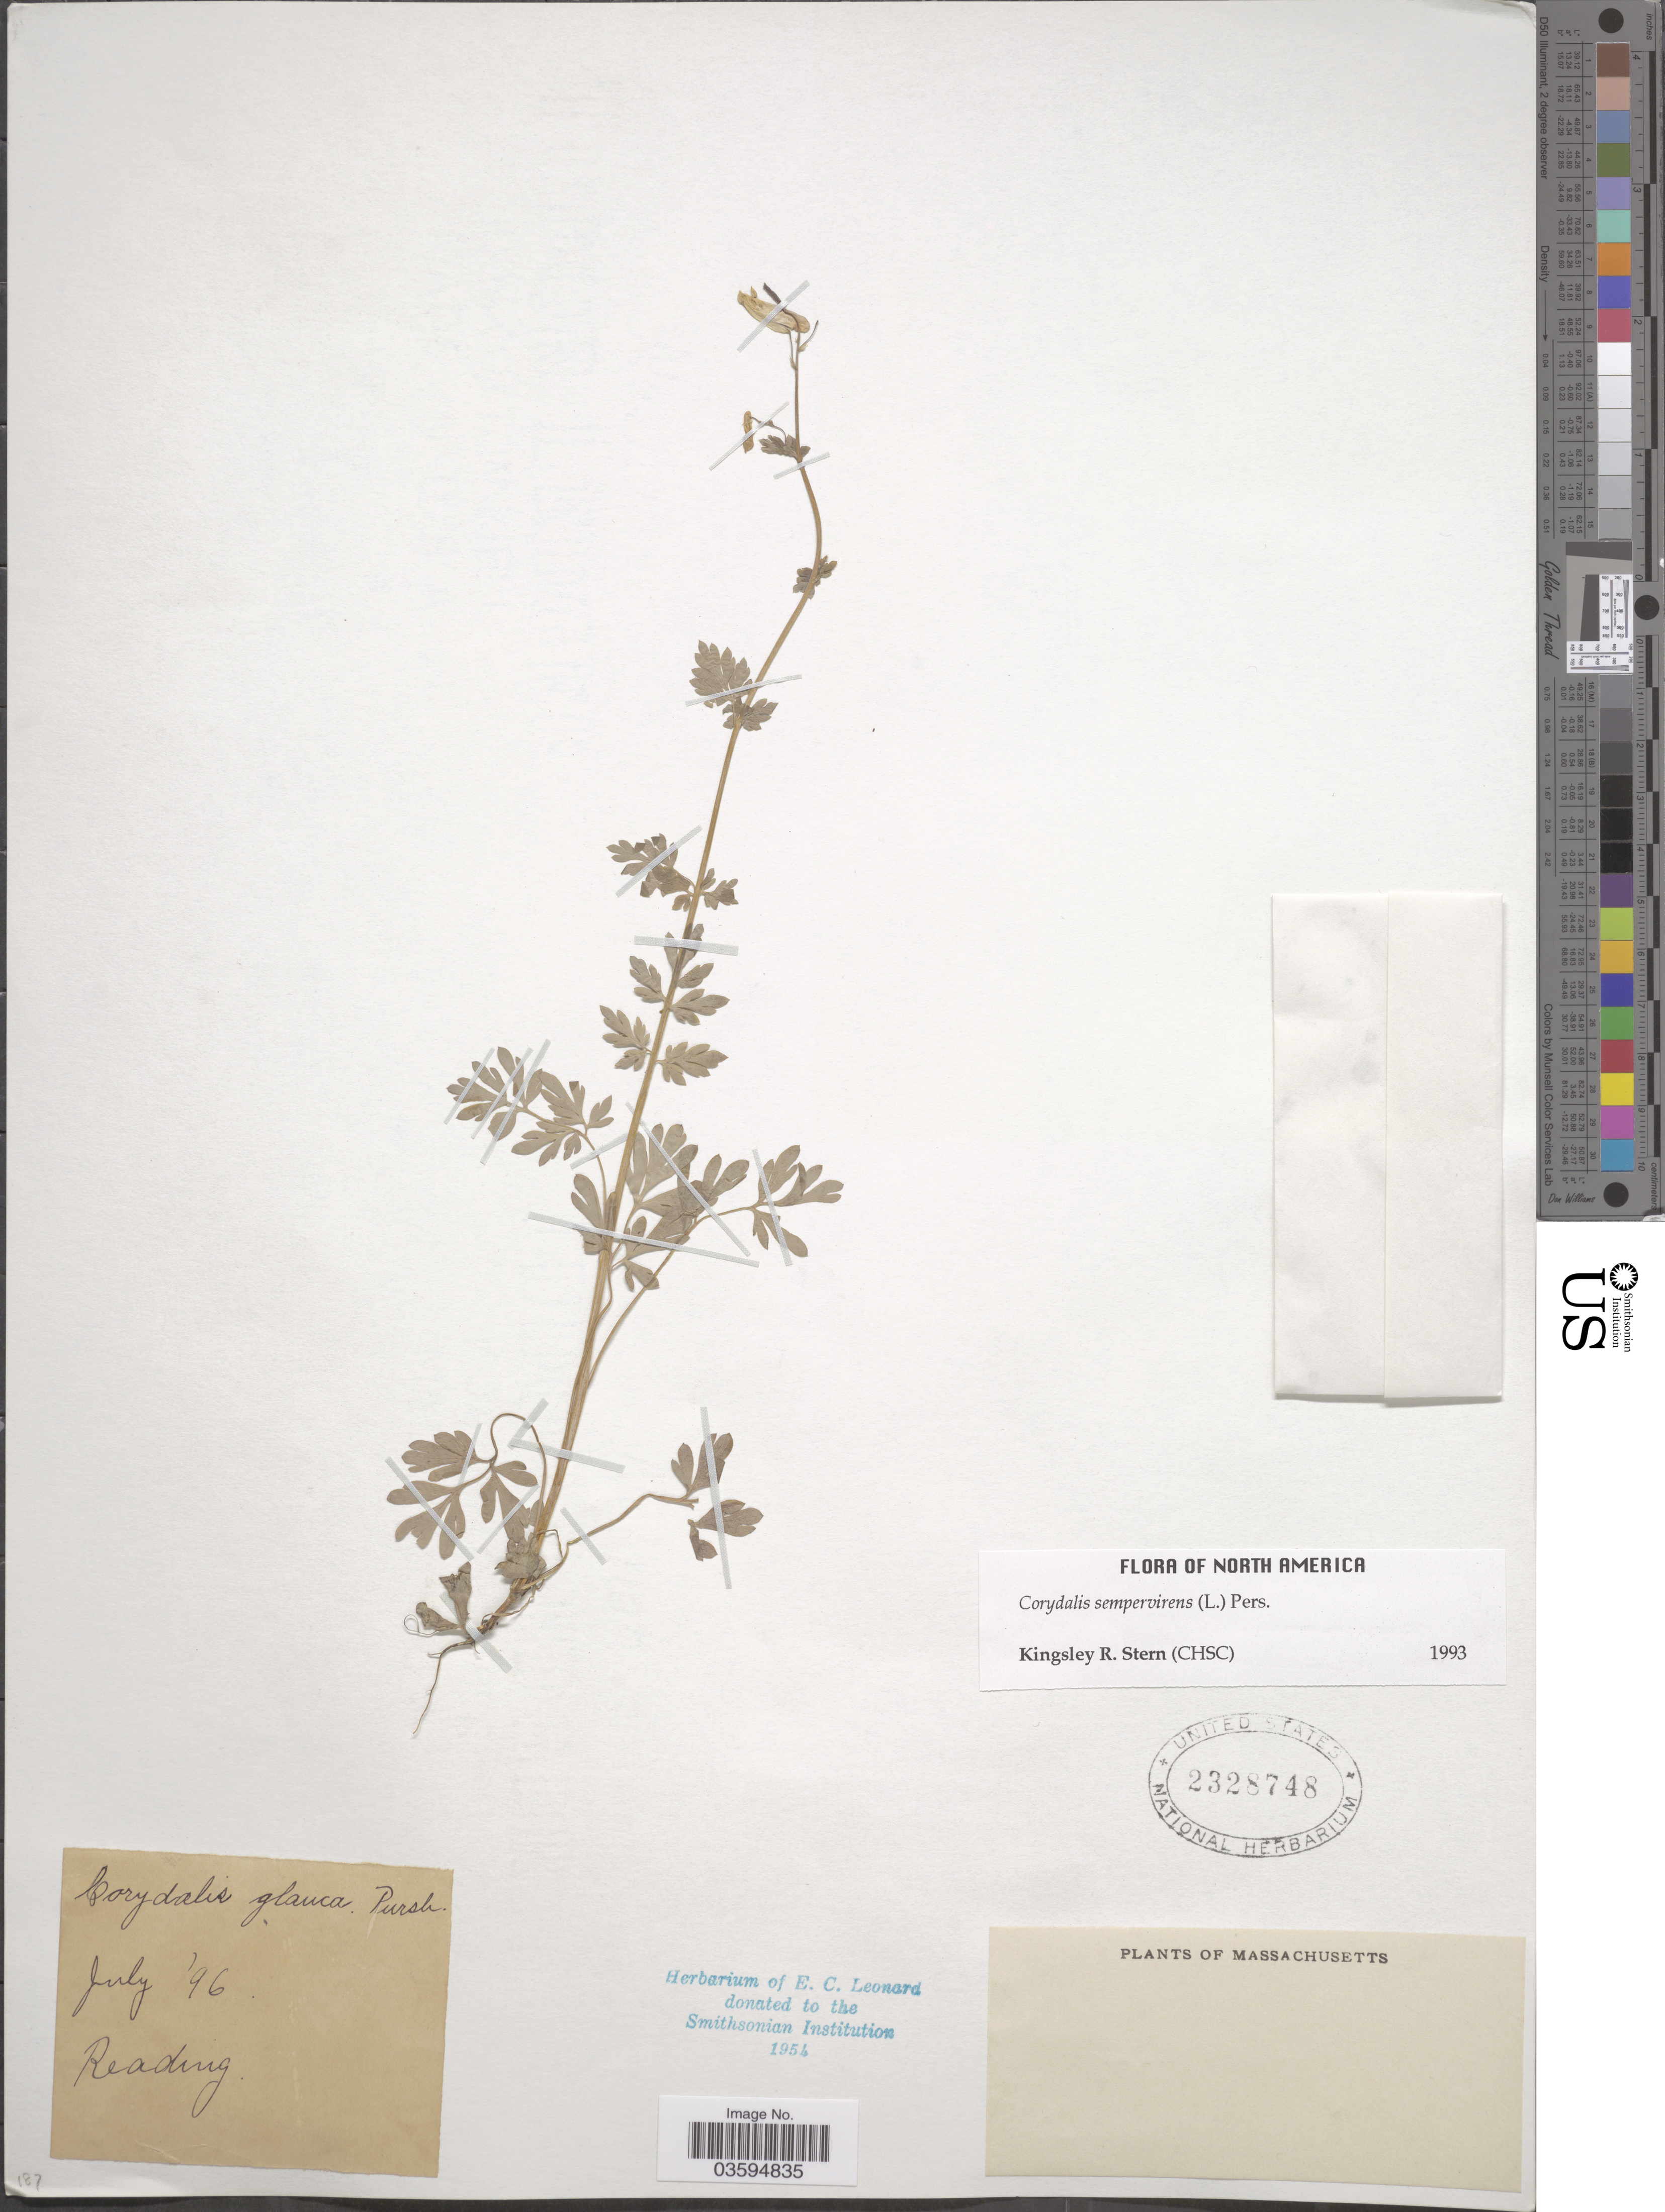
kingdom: Plantae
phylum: Tracheophyta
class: Magnoliopsida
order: Ranunculales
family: Papaveraceae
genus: Capnoides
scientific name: Capnoides sempervirens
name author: (L.) Borkh.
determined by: Strong, M. T., (US), Smithsonian Institution - National Museum of Natural History (UNITED STATES)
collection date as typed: Transcribed d/m/y: /7/96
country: United States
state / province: Massachusetts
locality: Reading.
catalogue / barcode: US 2328748